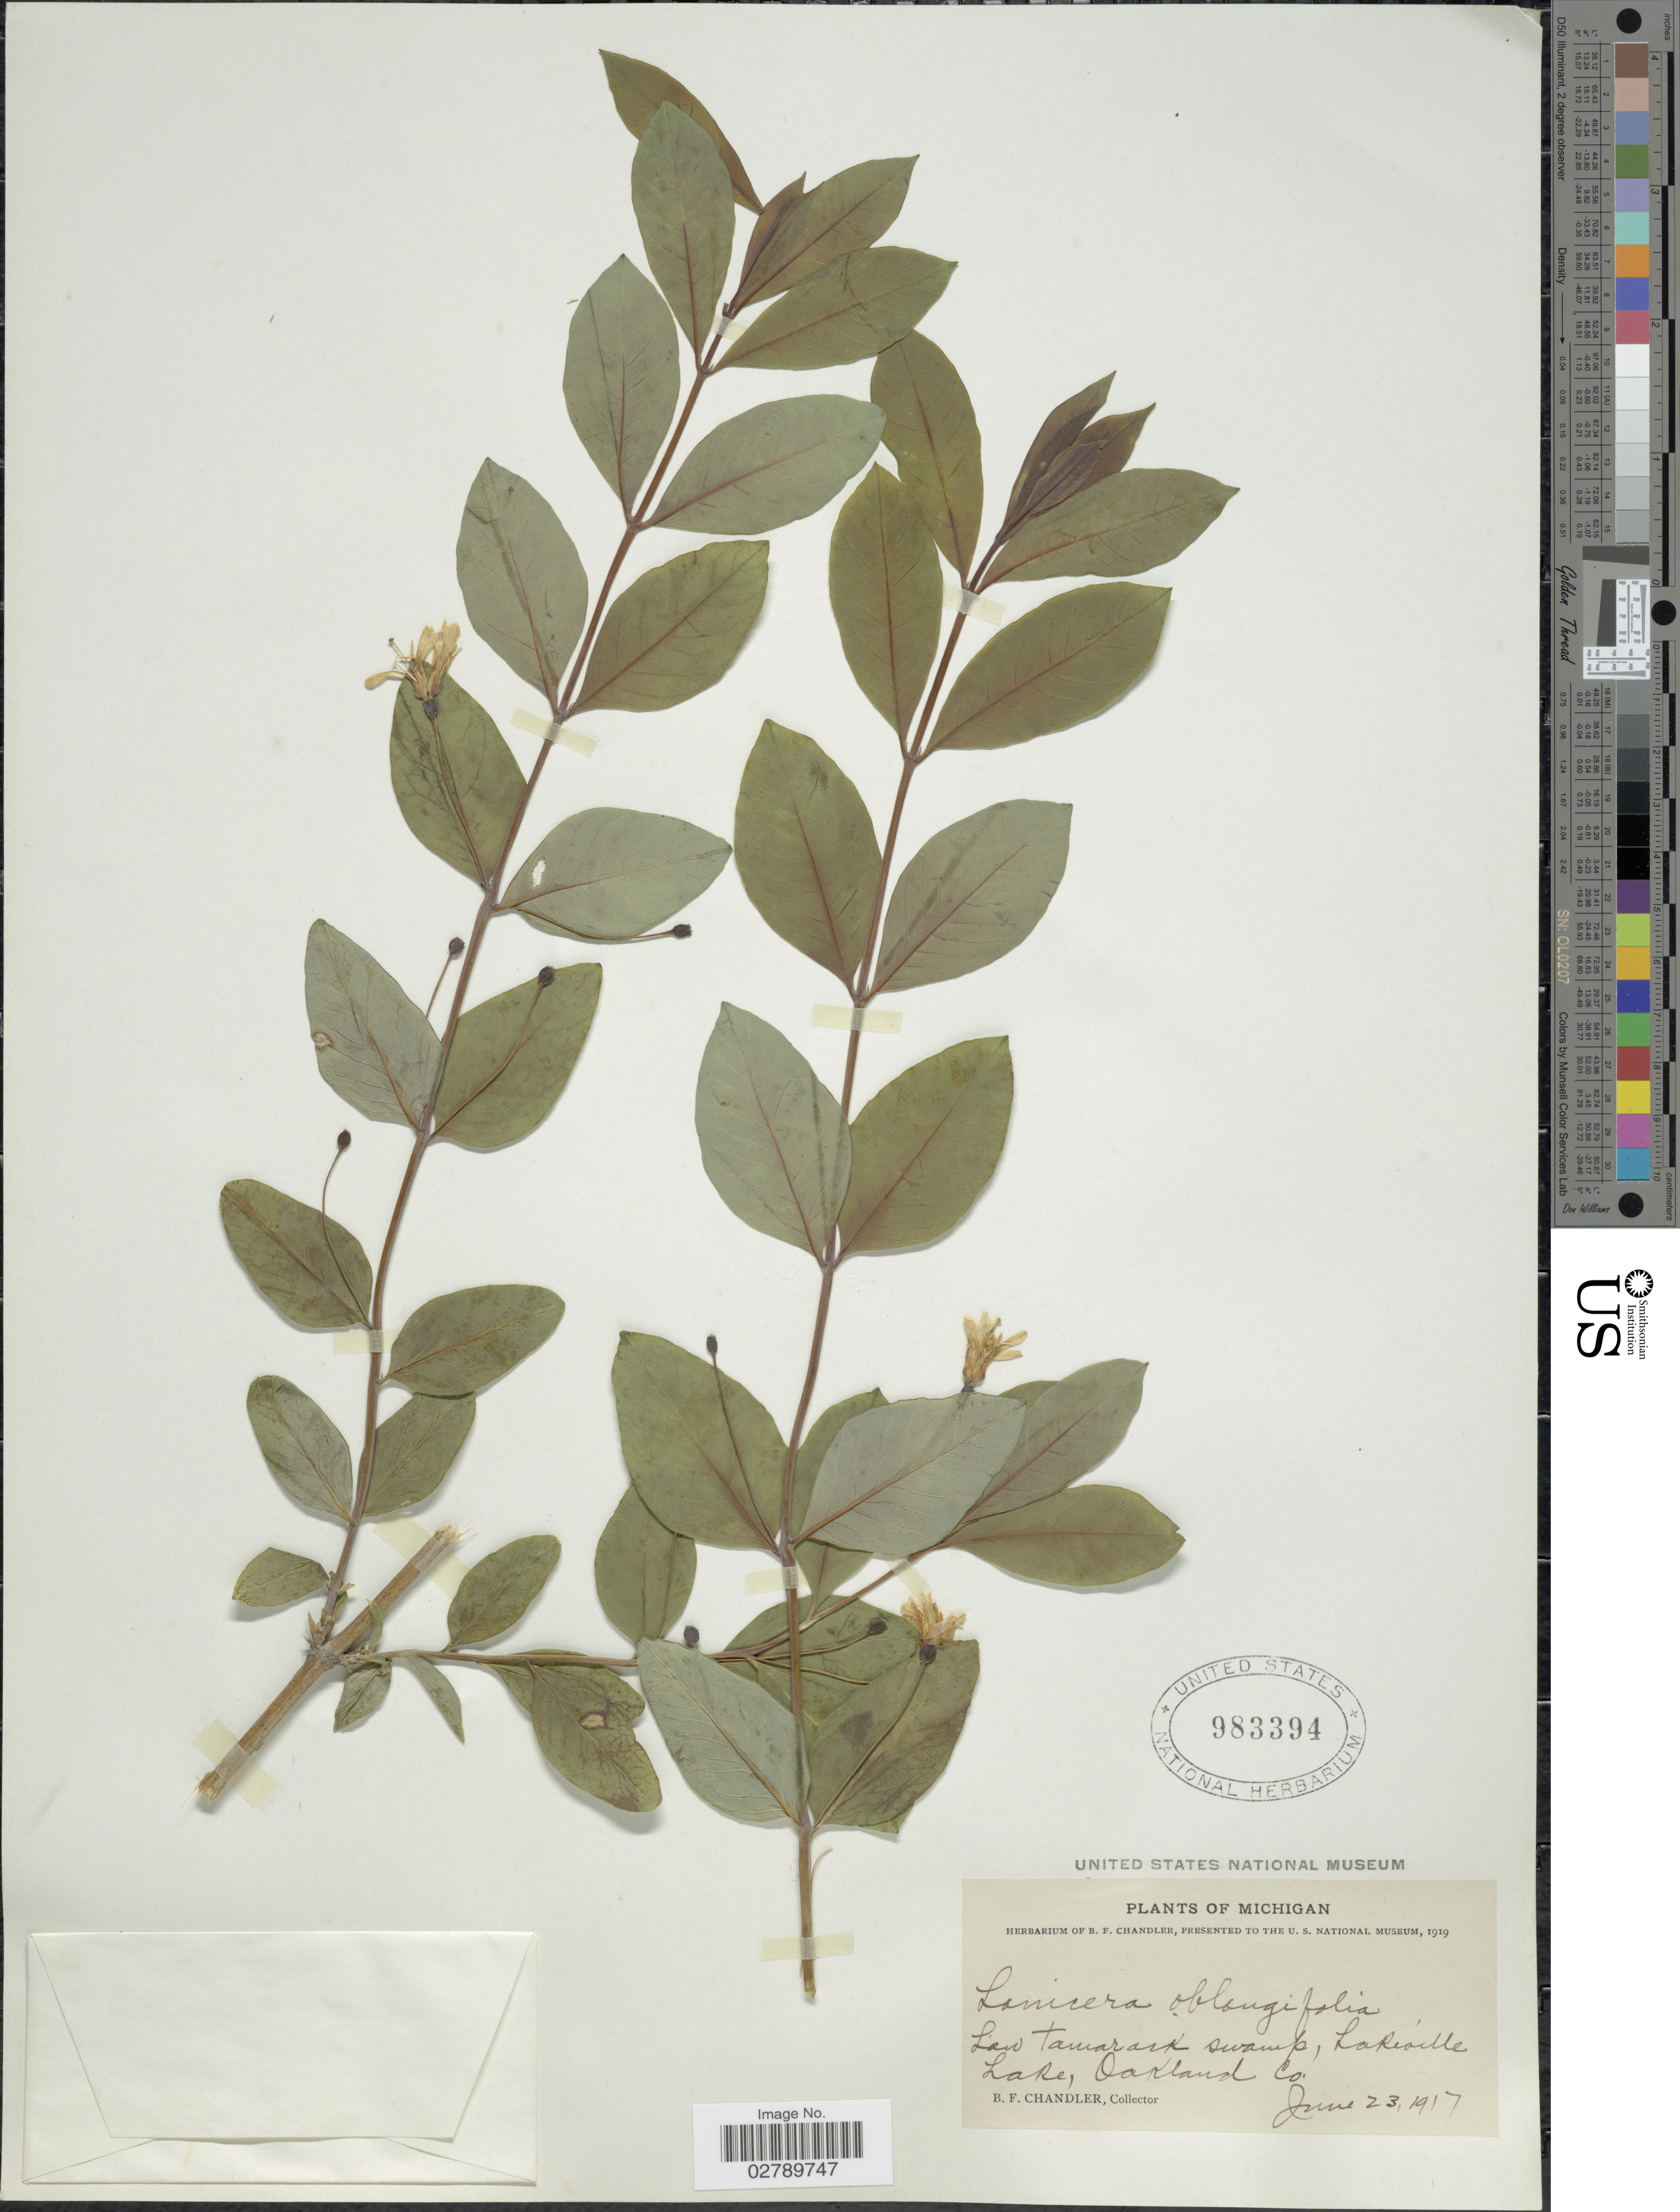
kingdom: Plantae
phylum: Tracheophyta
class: Magnoliopsida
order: Dipsacales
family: Caprifoliaceae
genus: Lonicera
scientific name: Lonicera oblongifolia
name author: Hook.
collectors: B. F. Chandler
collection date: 1917-06-23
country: United States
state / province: Michigan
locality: Low tamarack swamp, Lakeville Lake, Oakland Co.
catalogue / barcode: US 983394